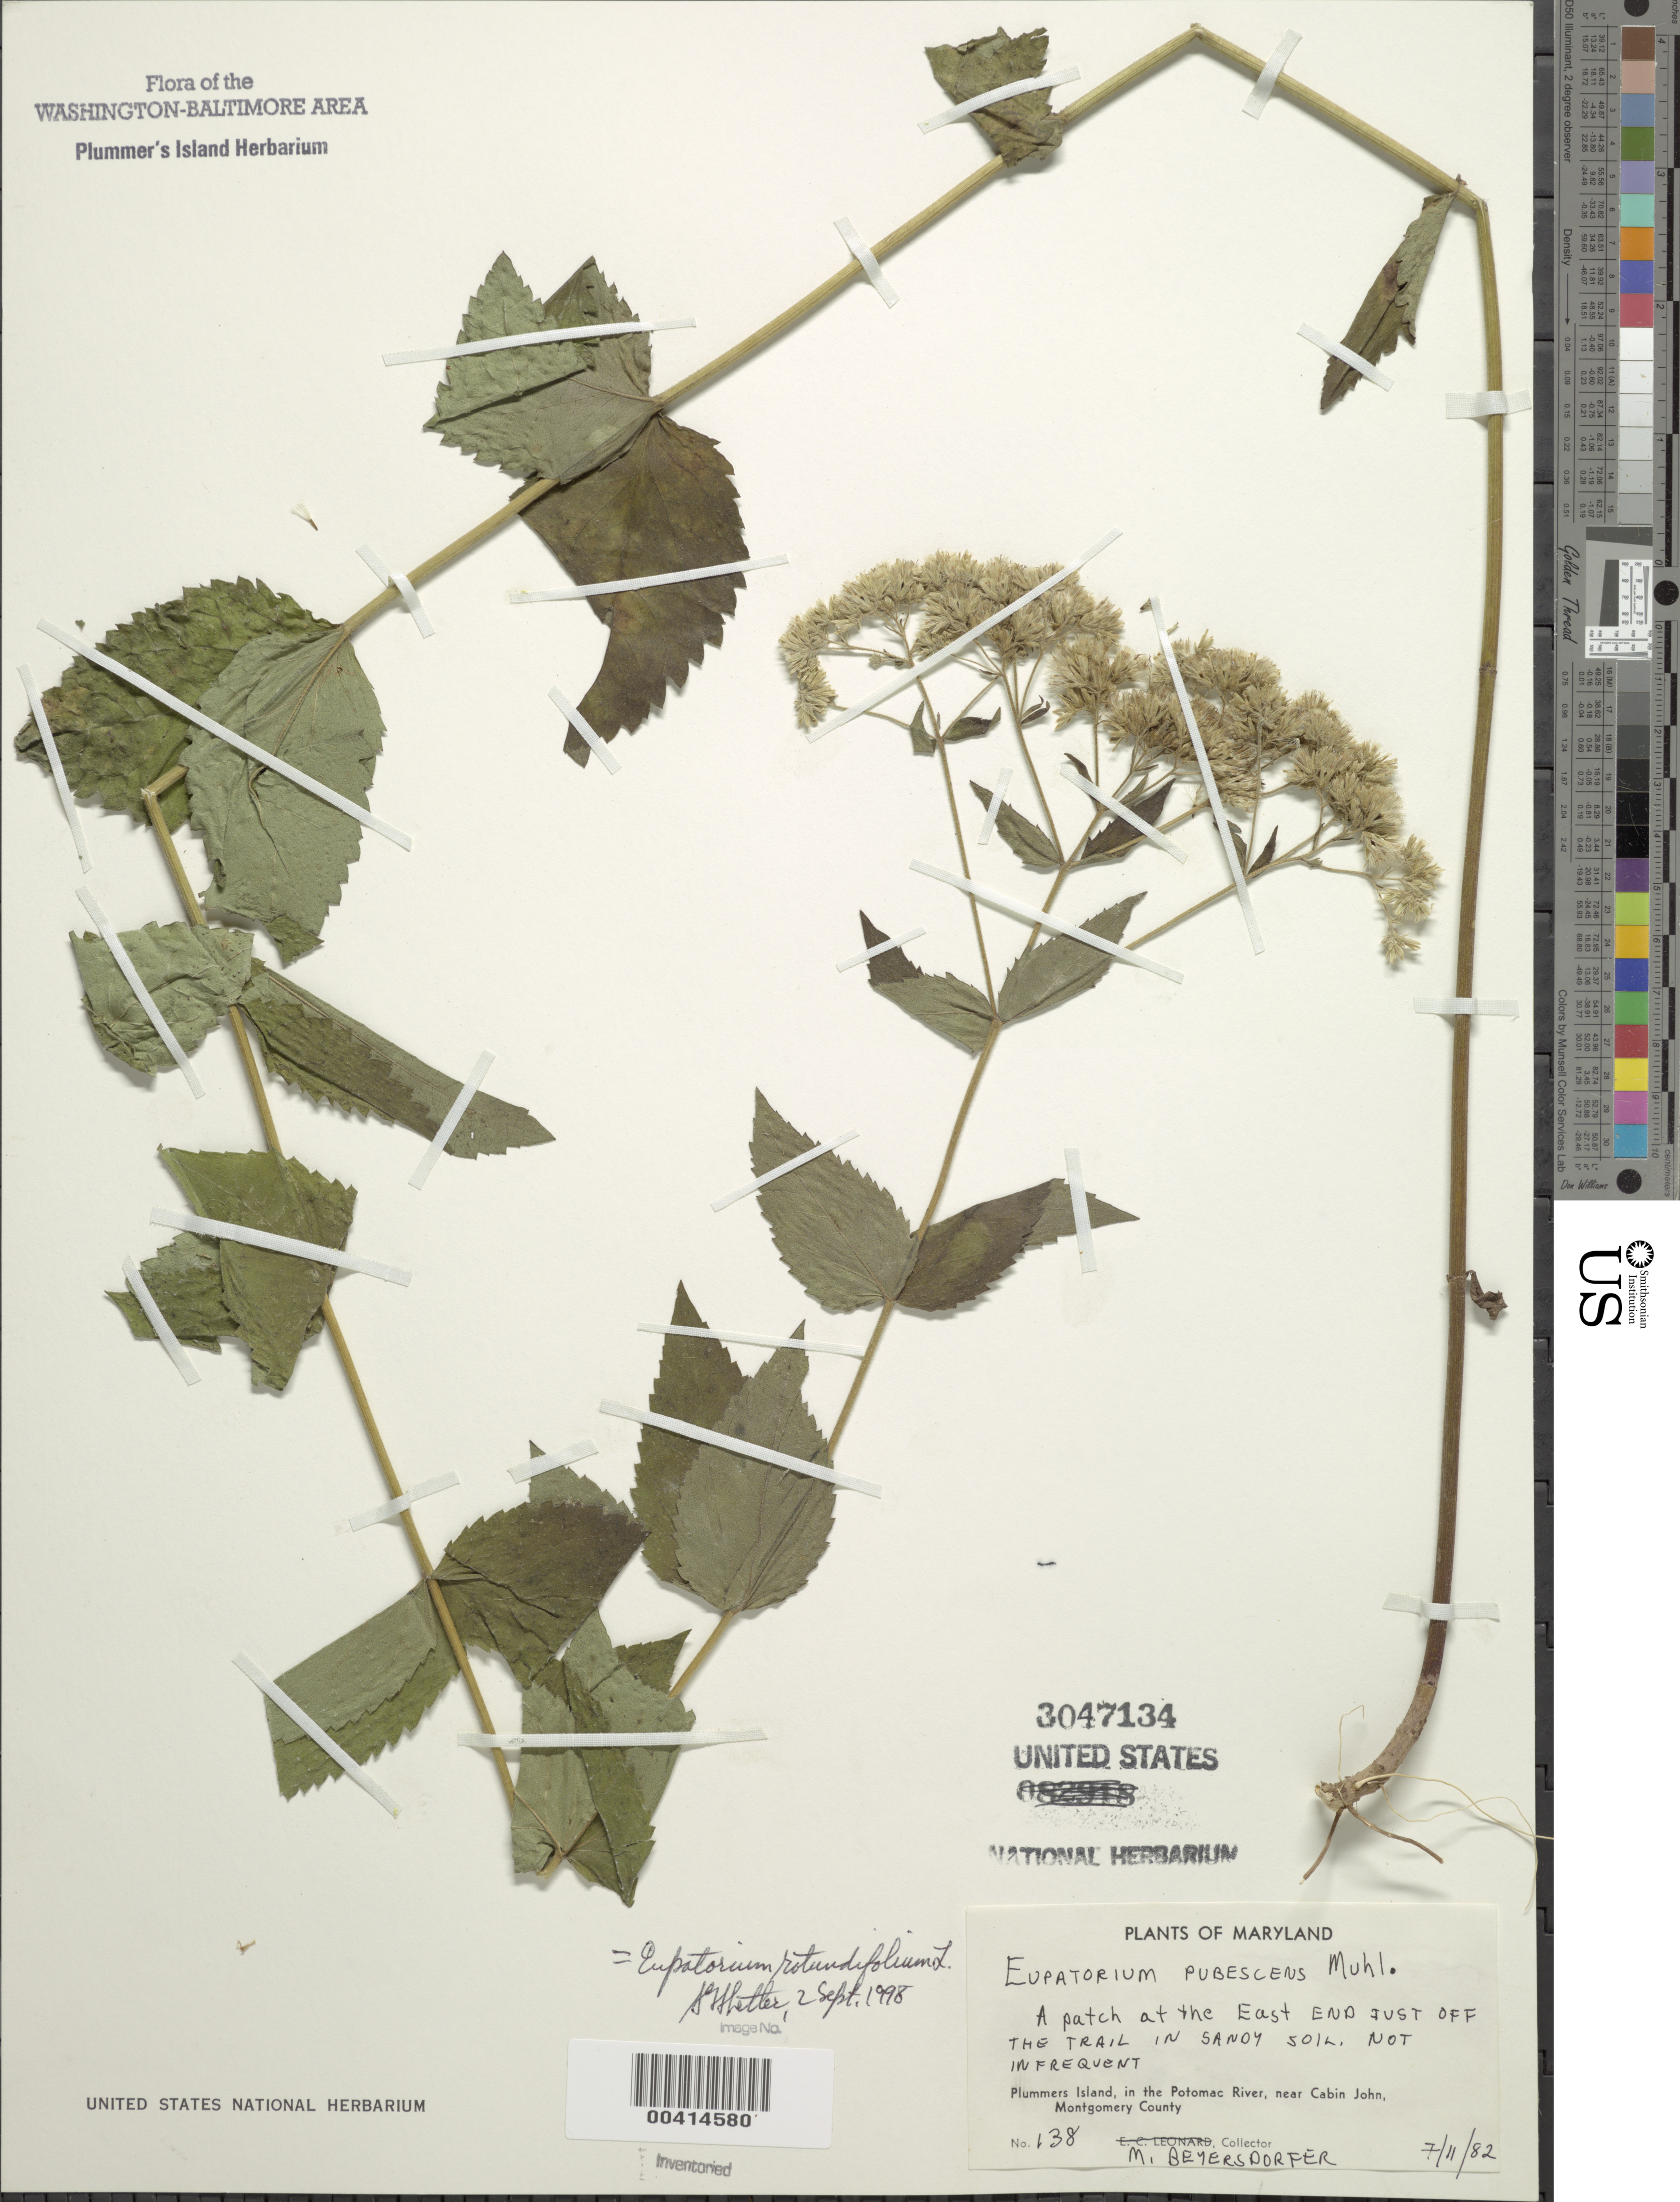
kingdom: Plantae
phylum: Tracheophyta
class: Magnoliopsida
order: Asterales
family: Asteraceae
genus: Eupatorium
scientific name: Eupatorium rotundifolium var. ovatum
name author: (Bigelow) J.D. Montgom. & Fairbrothers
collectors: M. Beyersdorfer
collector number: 138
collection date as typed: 11 Jul 1982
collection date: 1982-07-11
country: United States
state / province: Maryland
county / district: Montgomery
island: Plummers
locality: Plummer's Island; east end just off the trail C. & O. Canal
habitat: Sandy soil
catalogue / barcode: US 3047134